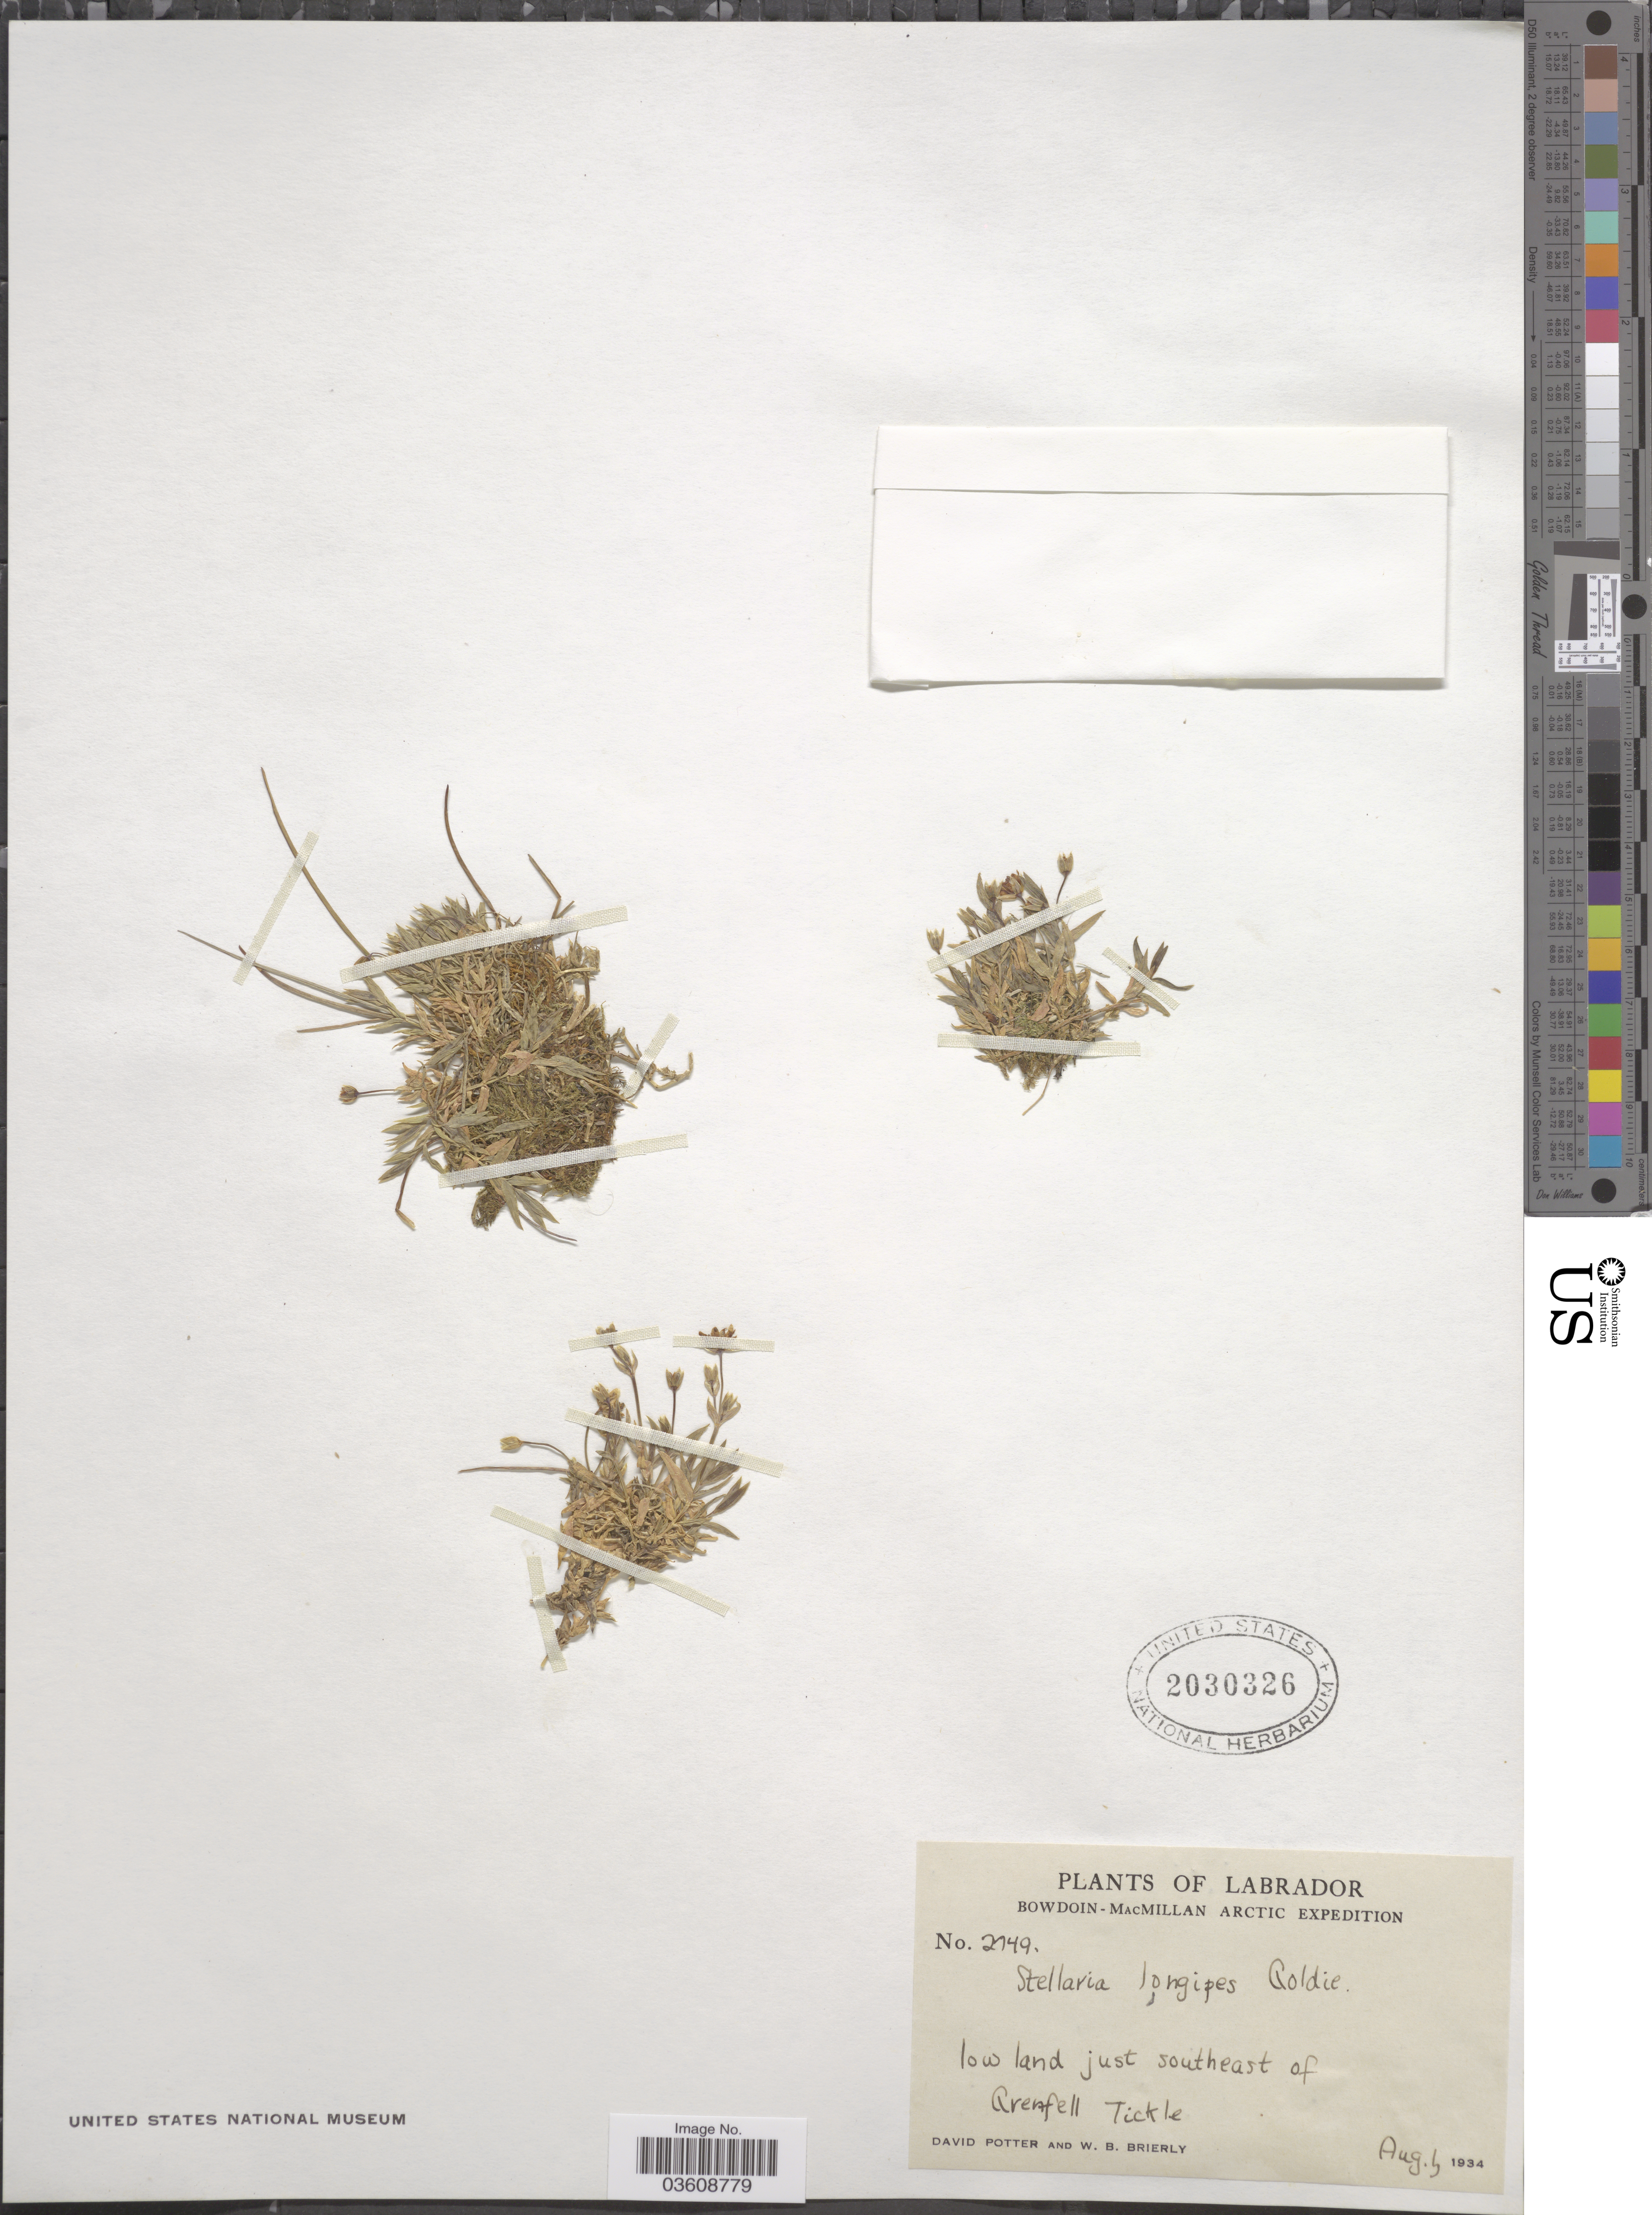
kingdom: Plantae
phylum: Tracheophyta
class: Magnoliopsida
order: Caryophyllales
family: Caryophyllaceae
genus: Stellaria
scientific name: Stellaria longipes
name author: Goldie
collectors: D. Potter & W. Brierly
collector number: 2749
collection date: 1934-08-01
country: Canada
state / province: Newfoundland and Labrador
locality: Labrador. Lowland just southeast of Grenfell Tickle.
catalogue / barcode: US 2030326